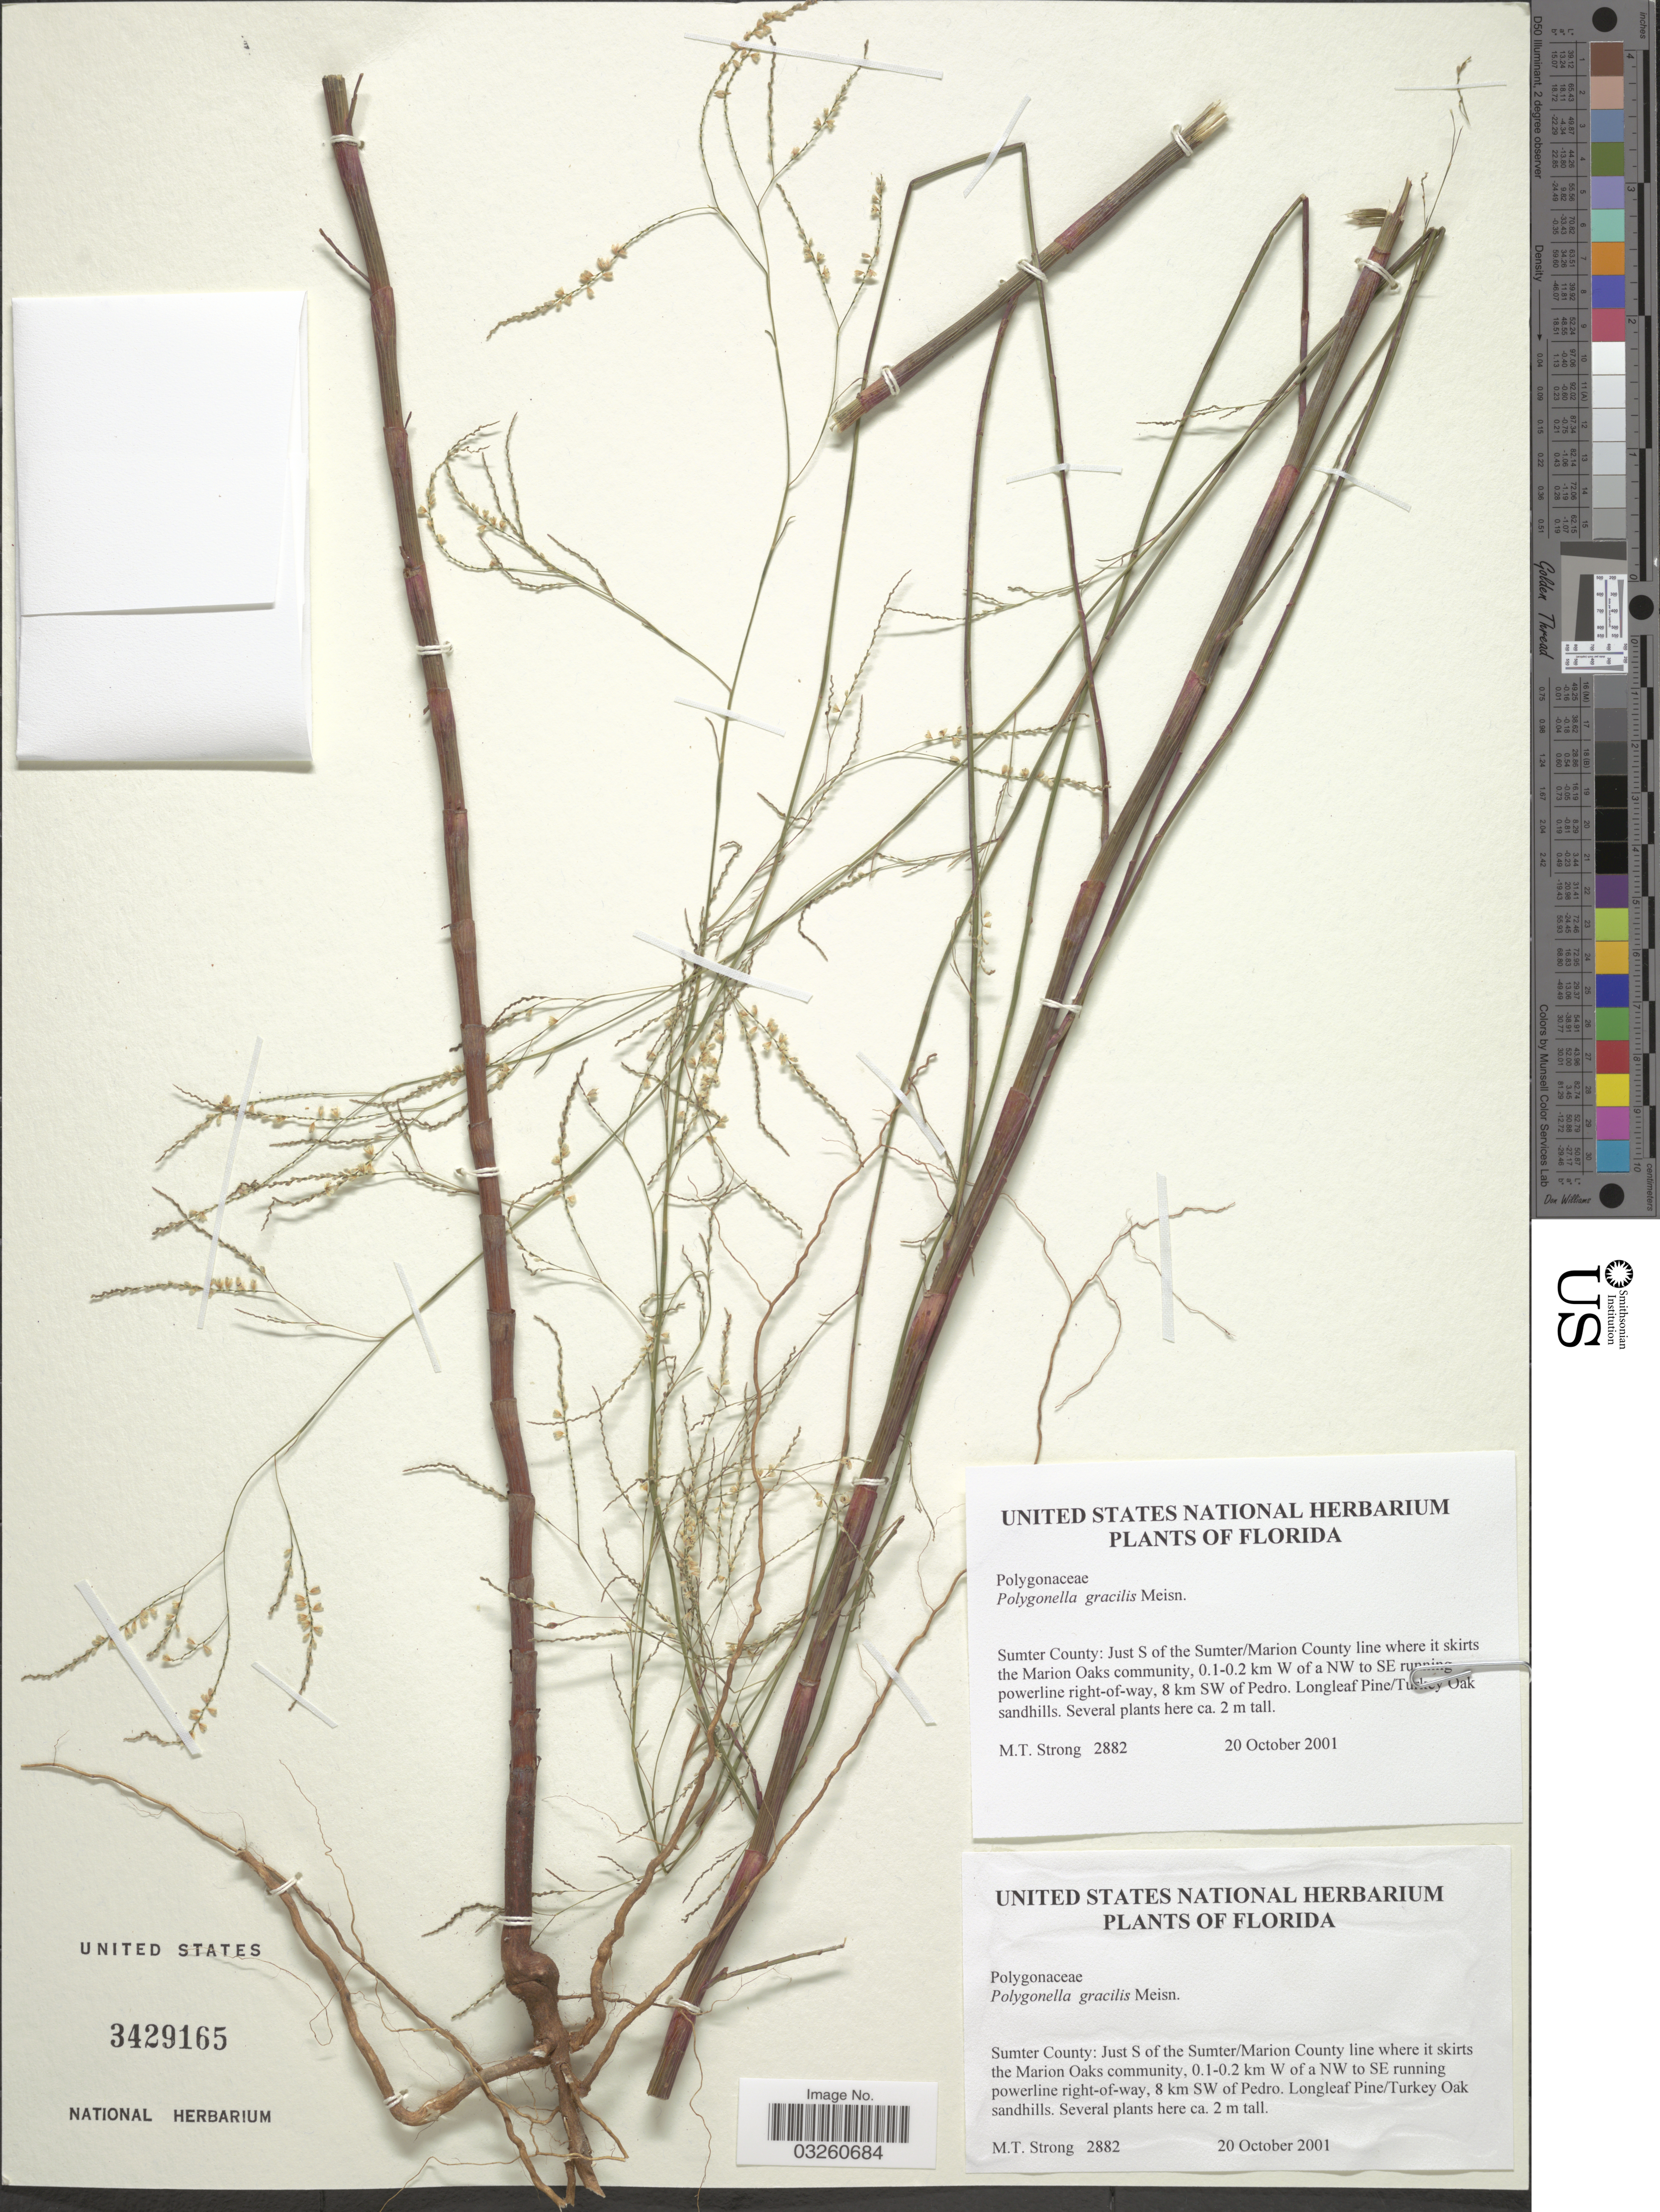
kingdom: Plantae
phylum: Tracheophyta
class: Magnoliopsida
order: Caryophyllales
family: Polygonaceae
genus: Polygonella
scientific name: Polygonella gracilis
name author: (Nutt.) Meisn.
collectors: M. T. Strong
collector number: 2882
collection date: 2001-10-20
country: United States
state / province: Florida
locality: Sumter County: Just S of the Sumter/Marion County line where it skirts the Marion Oaks community, 0.1-0.2 km W of a NW to SE running powerline right-of-way, 8 km SW of Pedro.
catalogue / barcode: US 3429165